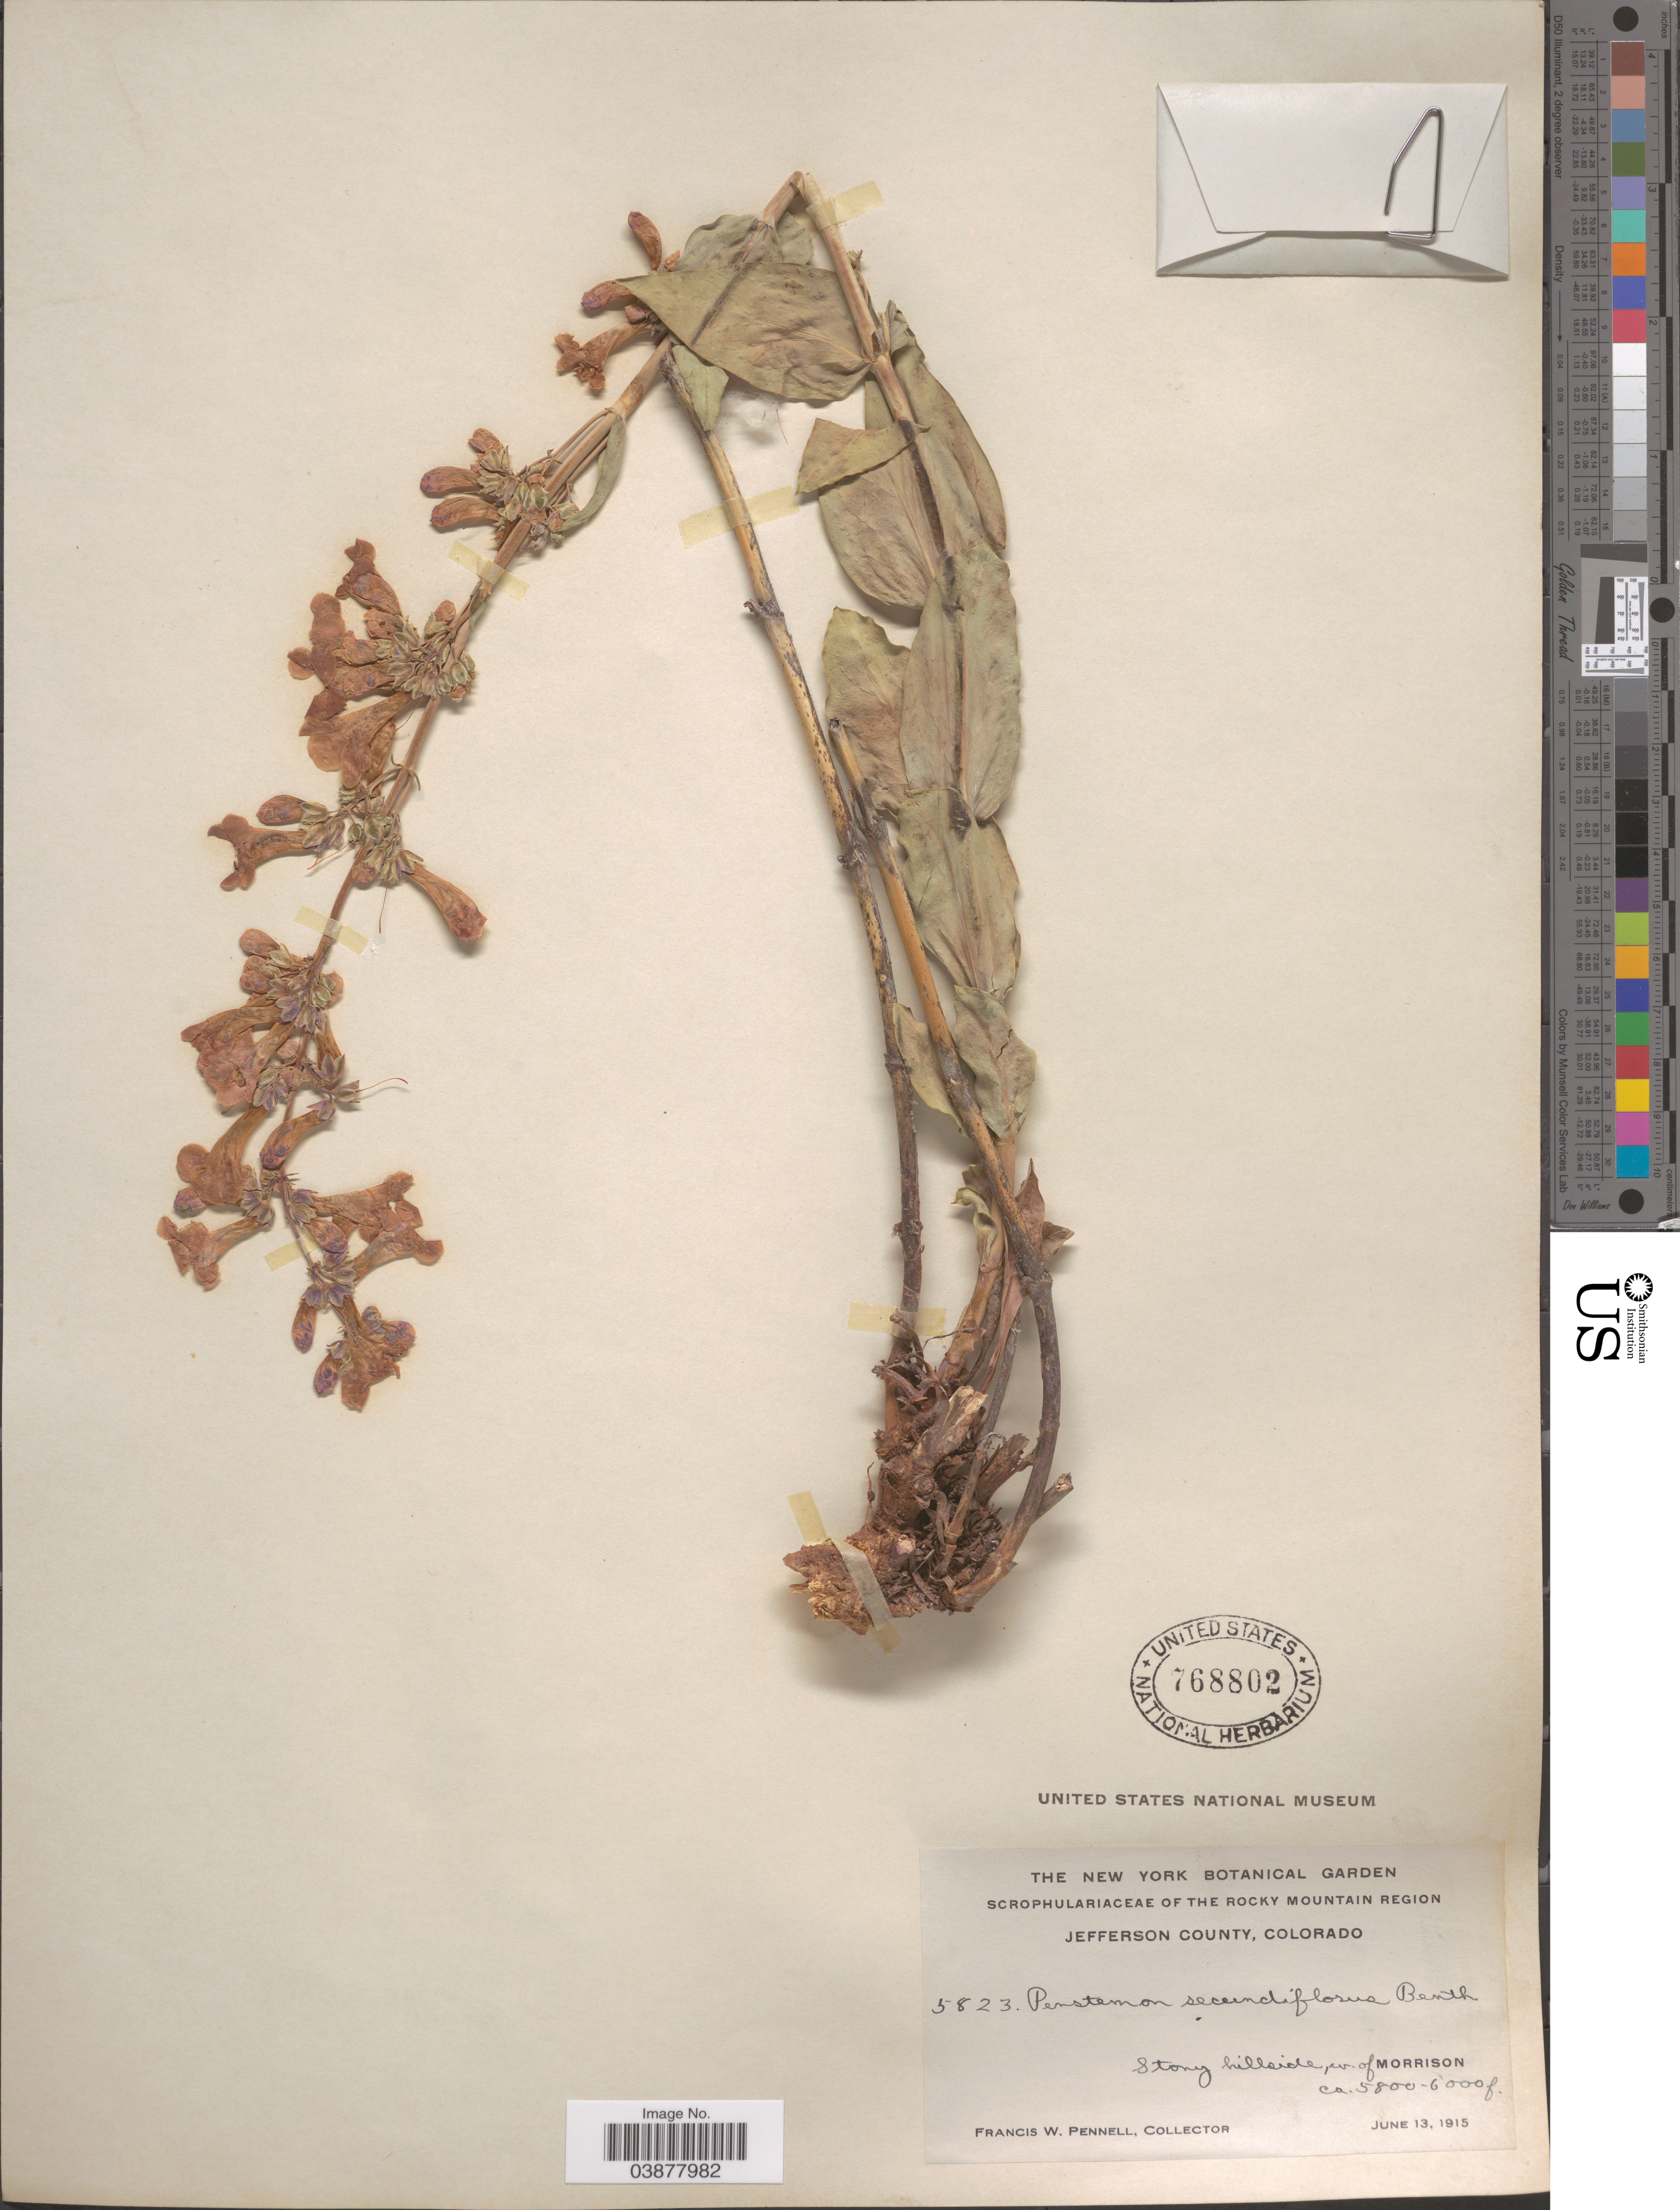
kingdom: Plantae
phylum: Tracheophyta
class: Magnoliopsida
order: Lamiales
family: Plantaginaceae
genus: Penstemon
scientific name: Penstemon secundiflorus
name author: Benth.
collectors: F. W. Pennell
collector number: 5823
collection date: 1915-06-13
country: United States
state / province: Colorado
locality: The Rocky Mountain Region. Jefferson County. Stony hillside, w. of Morrison.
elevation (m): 1768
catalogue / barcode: US 768802